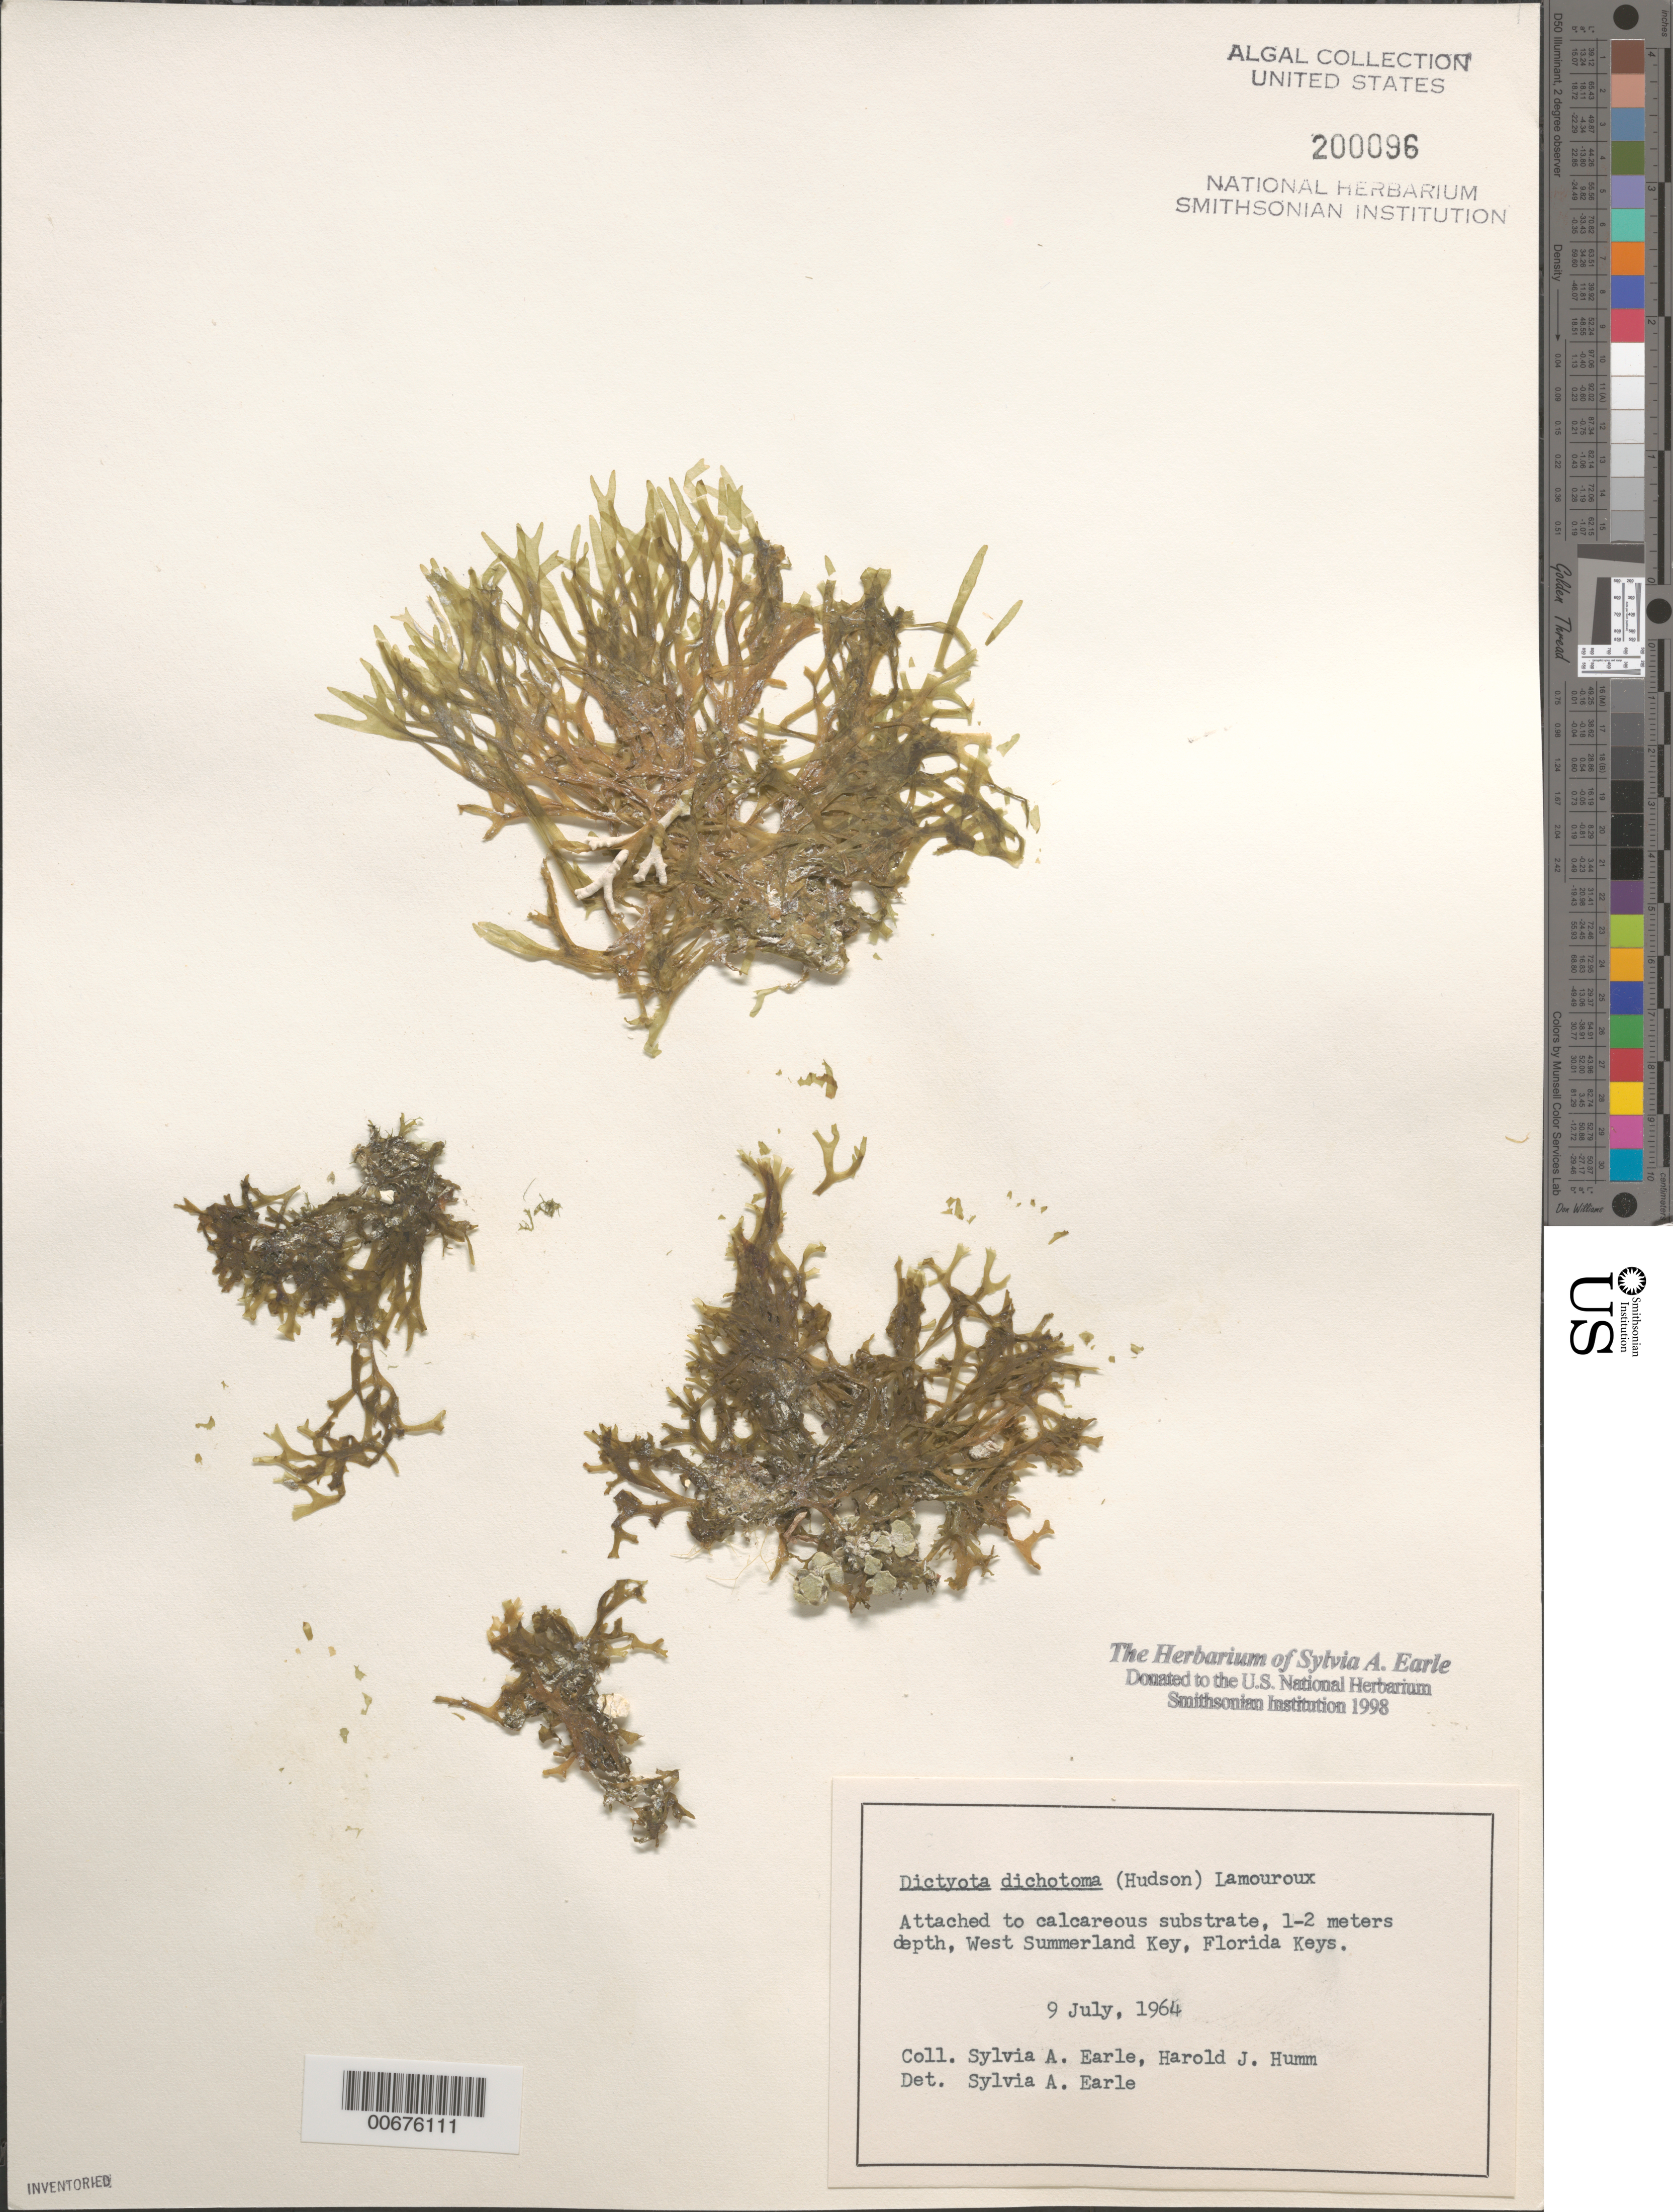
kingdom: Chromista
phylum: Ochrophyta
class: Phaeophyceae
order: Dictyotales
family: Dictyotaceae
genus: Dictyota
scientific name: Dictyota dichotoma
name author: (Huds.) J.V.Lamouroux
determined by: Earle, S. A.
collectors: S. A. Earle & H. J. Humm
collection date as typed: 09 Jul 1964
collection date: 1964-07-09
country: United States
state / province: Florida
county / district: Monroe County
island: West Summerland Key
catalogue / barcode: US 200096